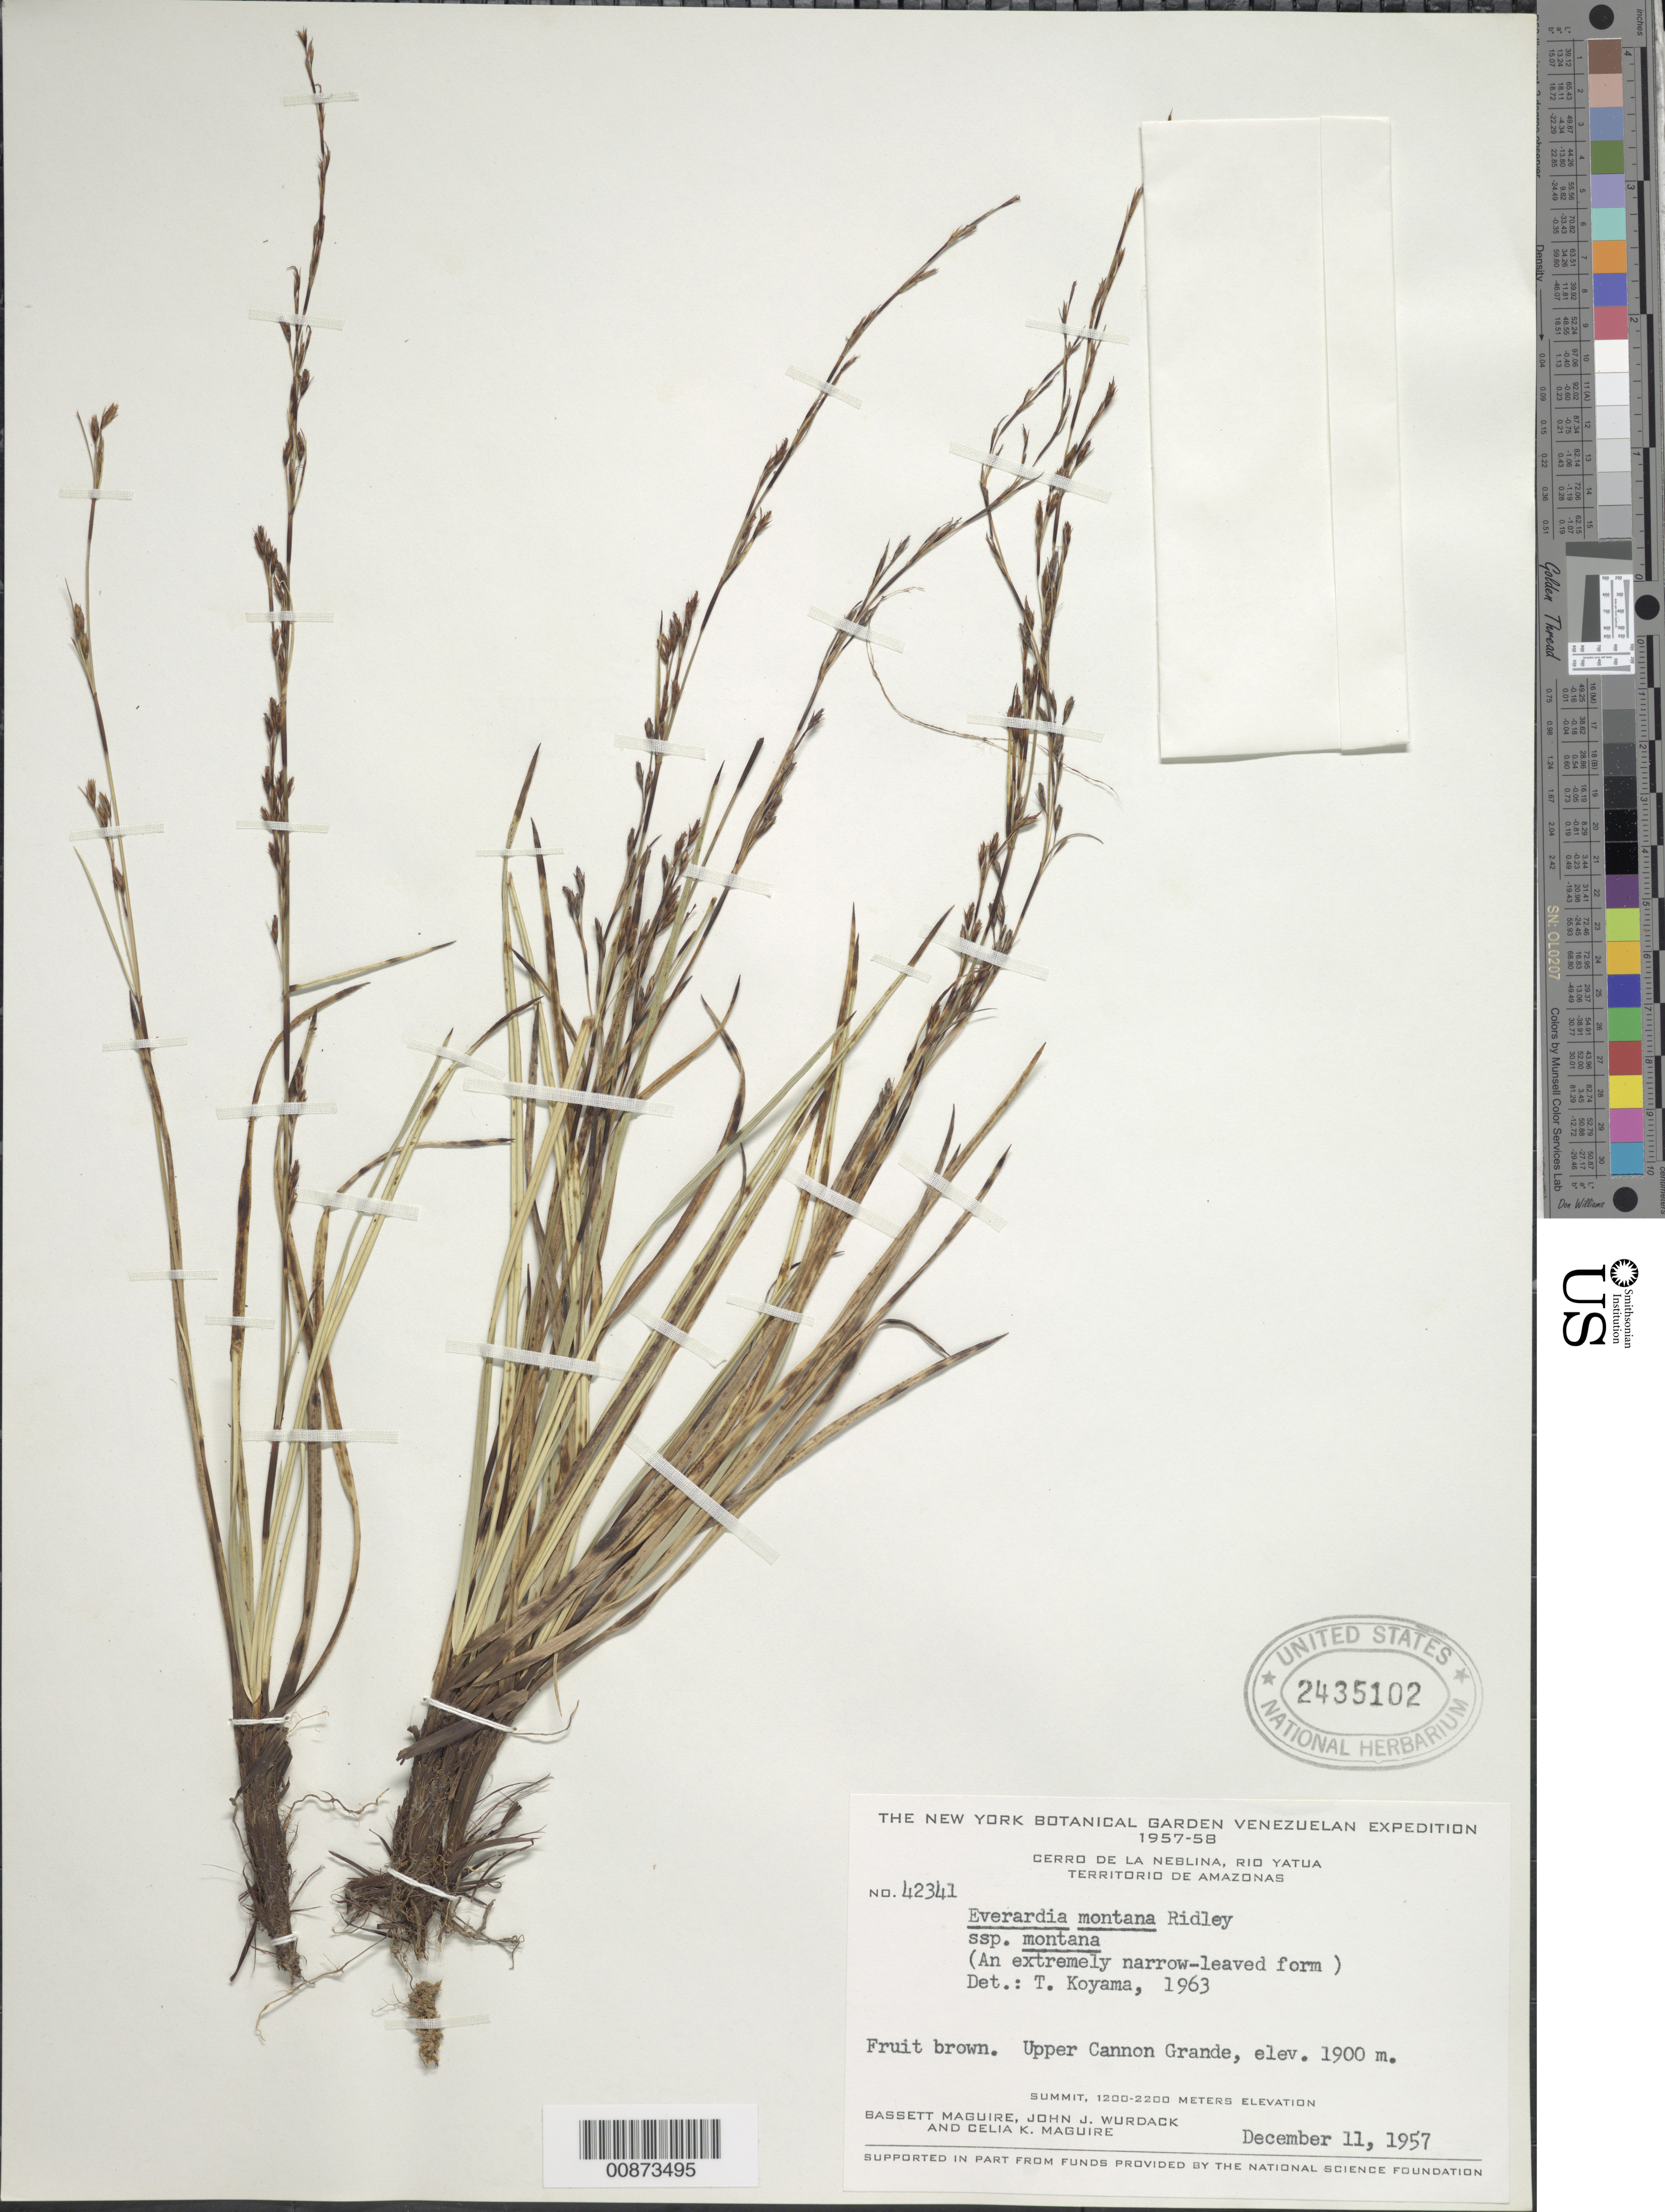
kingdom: Plantae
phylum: Tracheophyta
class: Liliopsida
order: Poales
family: Cyperaceae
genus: Cephalocarpus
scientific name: Cephalocarpus montanus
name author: (Ridley) S.M. Costa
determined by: Strong, Mark T., (BOT), Smithsonian Institution - National Museum of Natural History (UNITED STATES)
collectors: B. Maguire, J. J. Wurdack & C. K. Maguire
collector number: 42341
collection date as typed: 11-Dec-57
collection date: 1957-12-11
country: Venezuela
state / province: Amazonas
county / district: Río Negro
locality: Cerro de la Neblina, Río Yatua, upper Caño Grande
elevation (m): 1900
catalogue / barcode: US 2435102